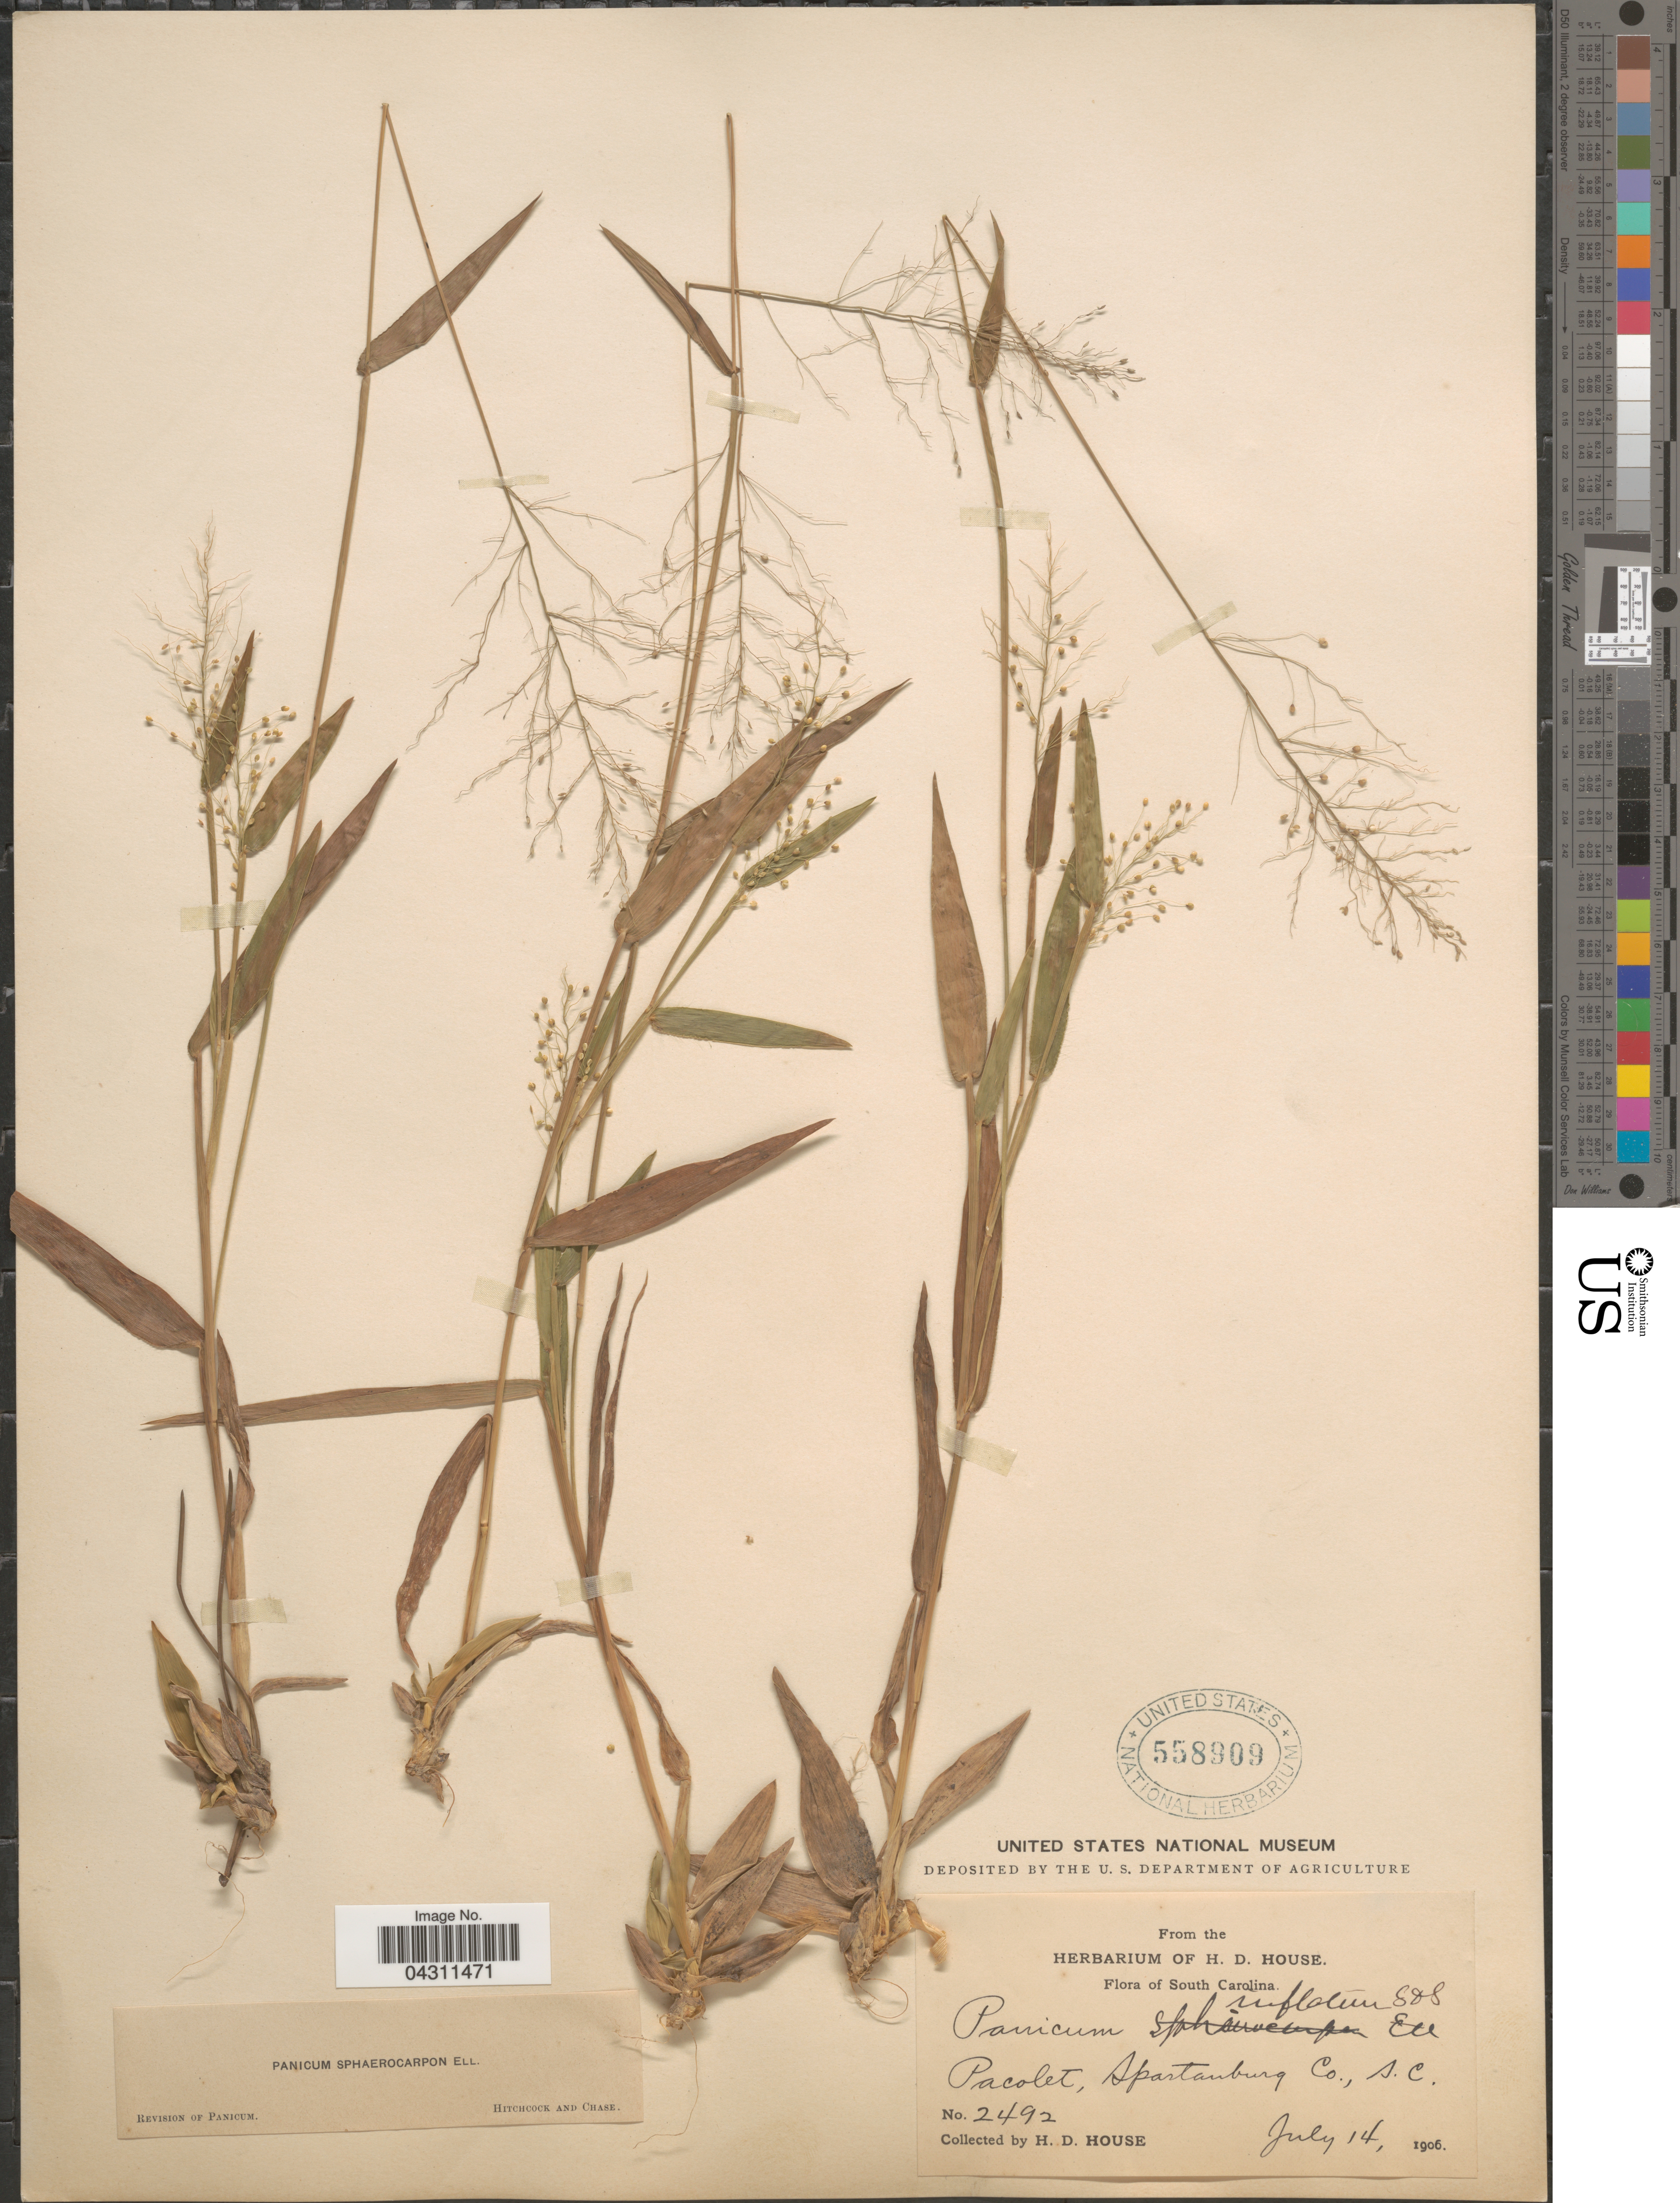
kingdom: Plantae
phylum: Tracheophyta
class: Liliopsida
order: Poales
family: Poaceae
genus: Dichanthelium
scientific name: Dichanthelium sphaerocarpon var. sphaerocarpon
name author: (Elliott) Gould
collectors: H. D. House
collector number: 2492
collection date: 1906-07-14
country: United States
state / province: South Carolina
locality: Pacolet, Spartanburg Co.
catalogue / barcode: US 558909